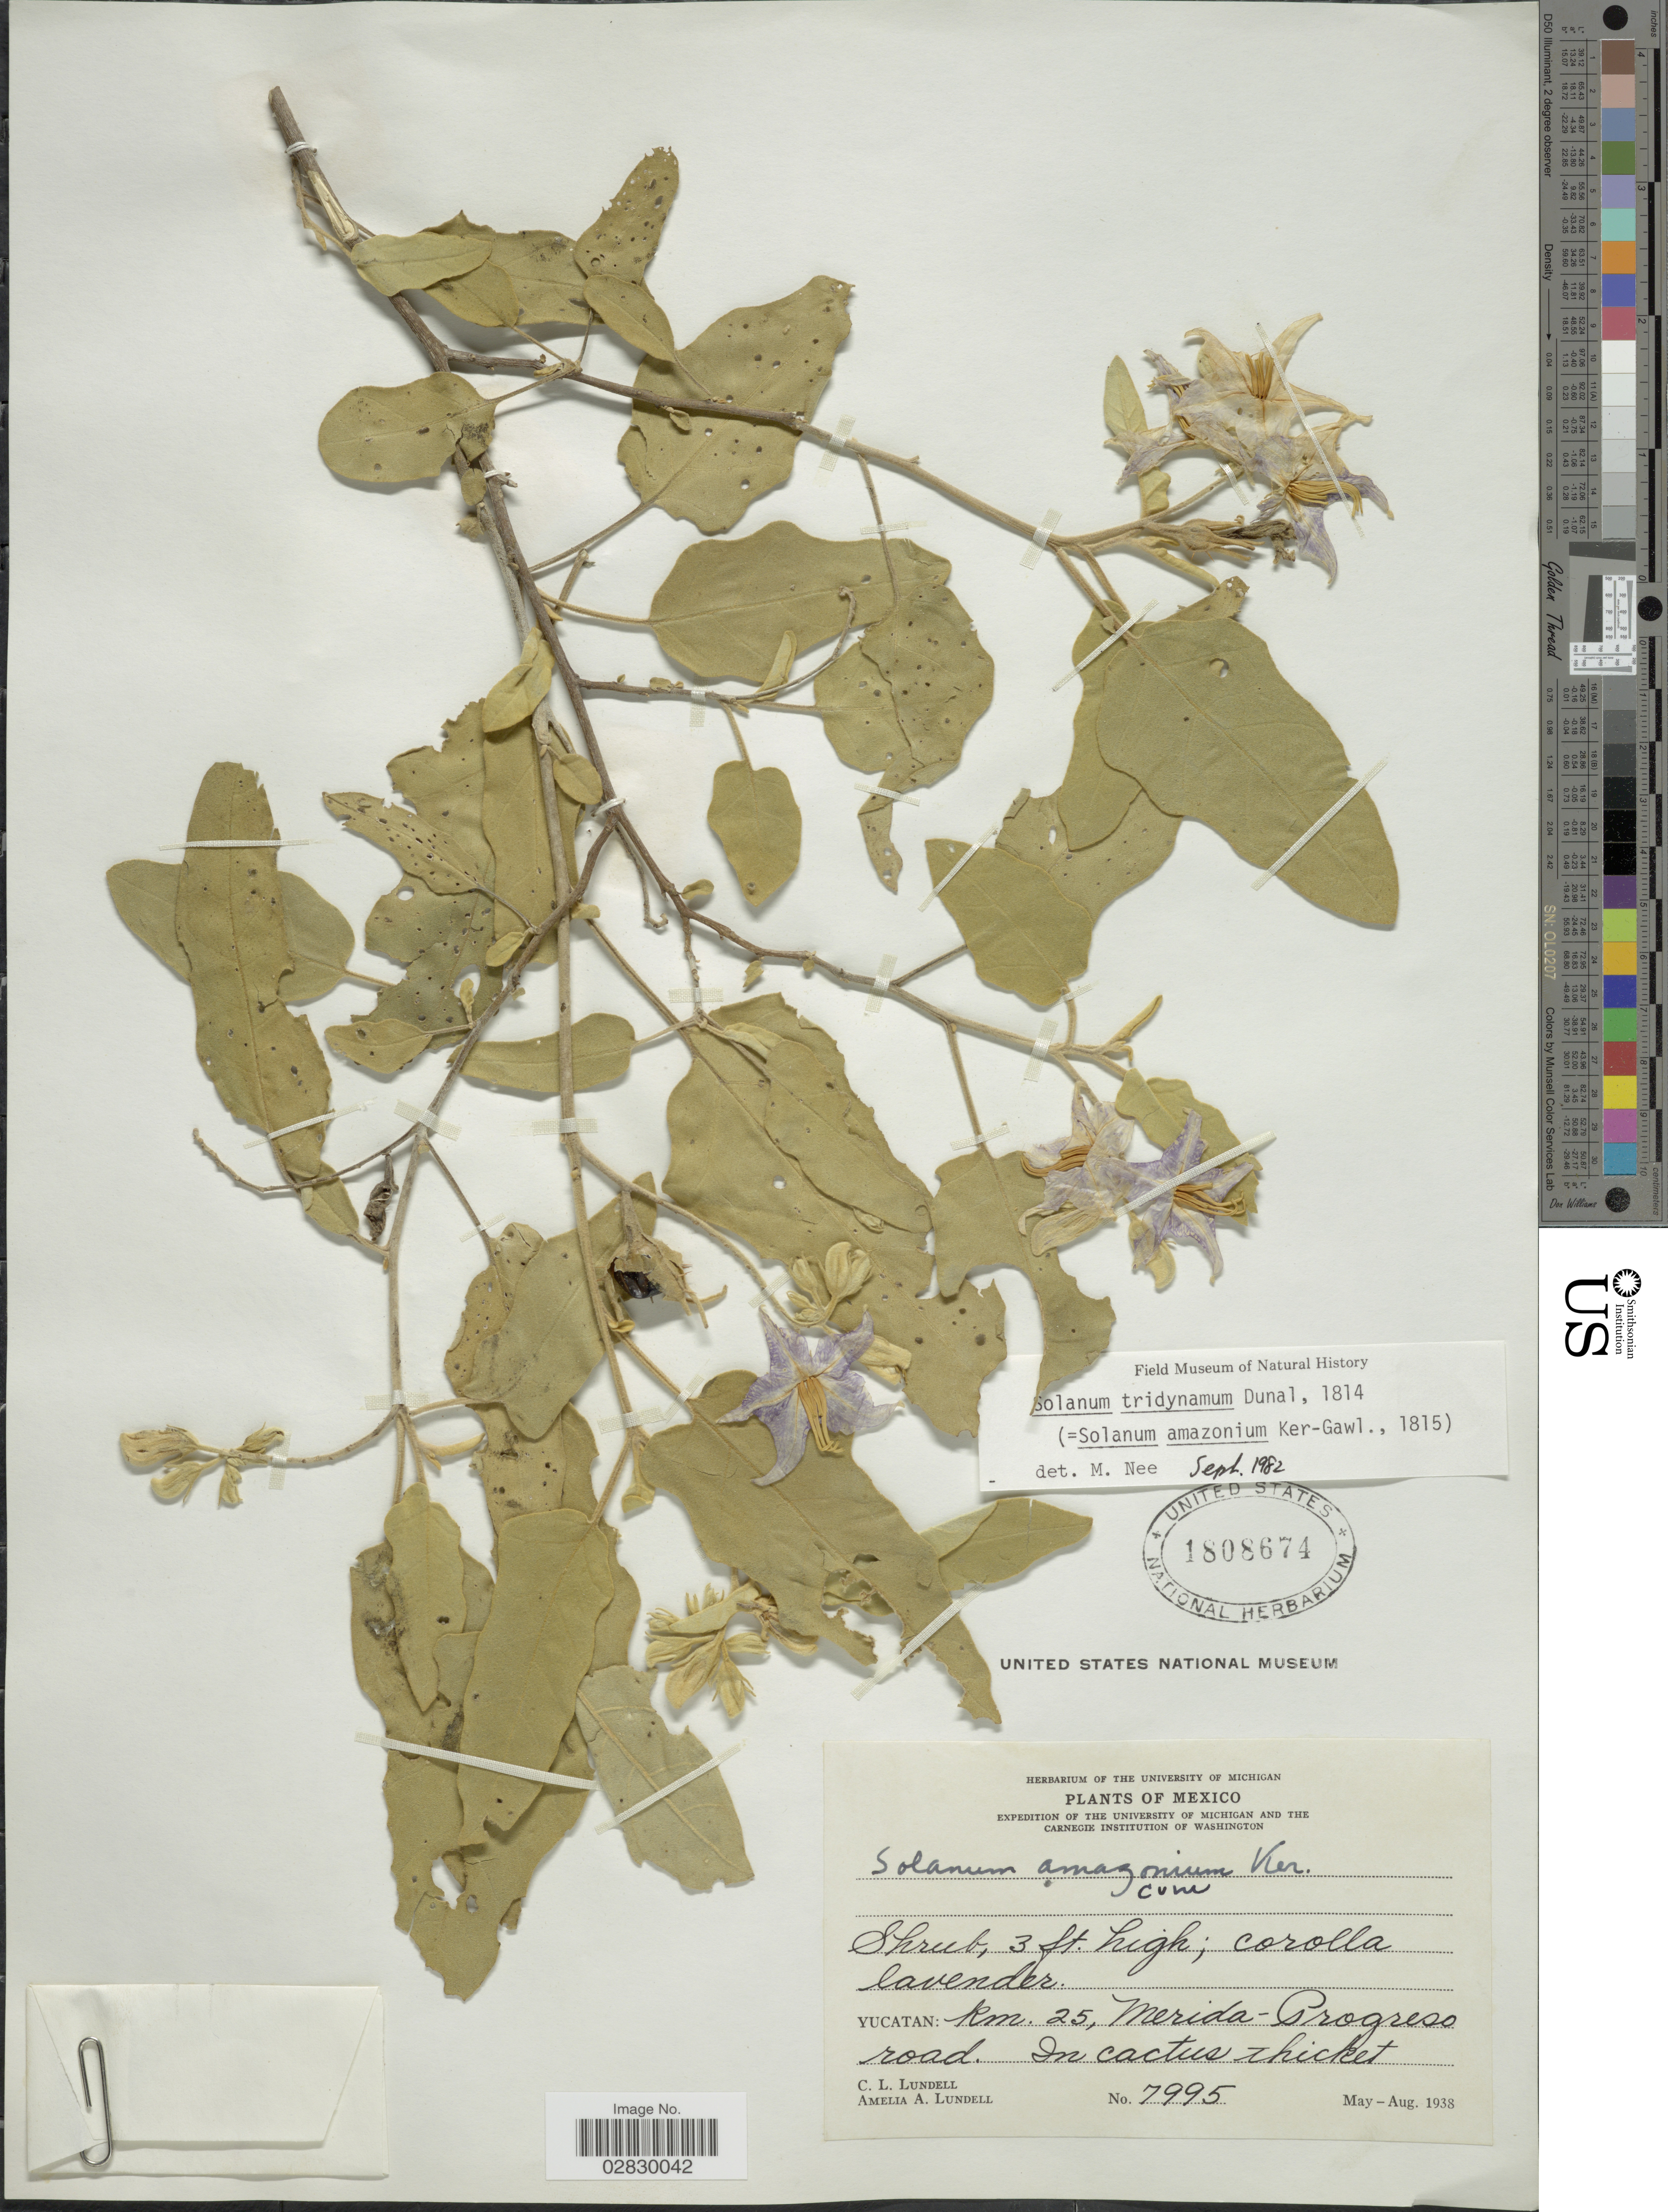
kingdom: Plantae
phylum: Tracheophyta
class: Magnoliopsida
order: Solanales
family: Solanaceae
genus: Solanum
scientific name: Solanum houstonii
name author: Dunal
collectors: C. L. Lundell & A. A. Lundell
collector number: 7995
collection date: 1938-05/1938-08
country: Mexico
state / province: Yucatán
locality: Km. 25, Merida-Progreso road.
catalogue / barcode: US 1808674